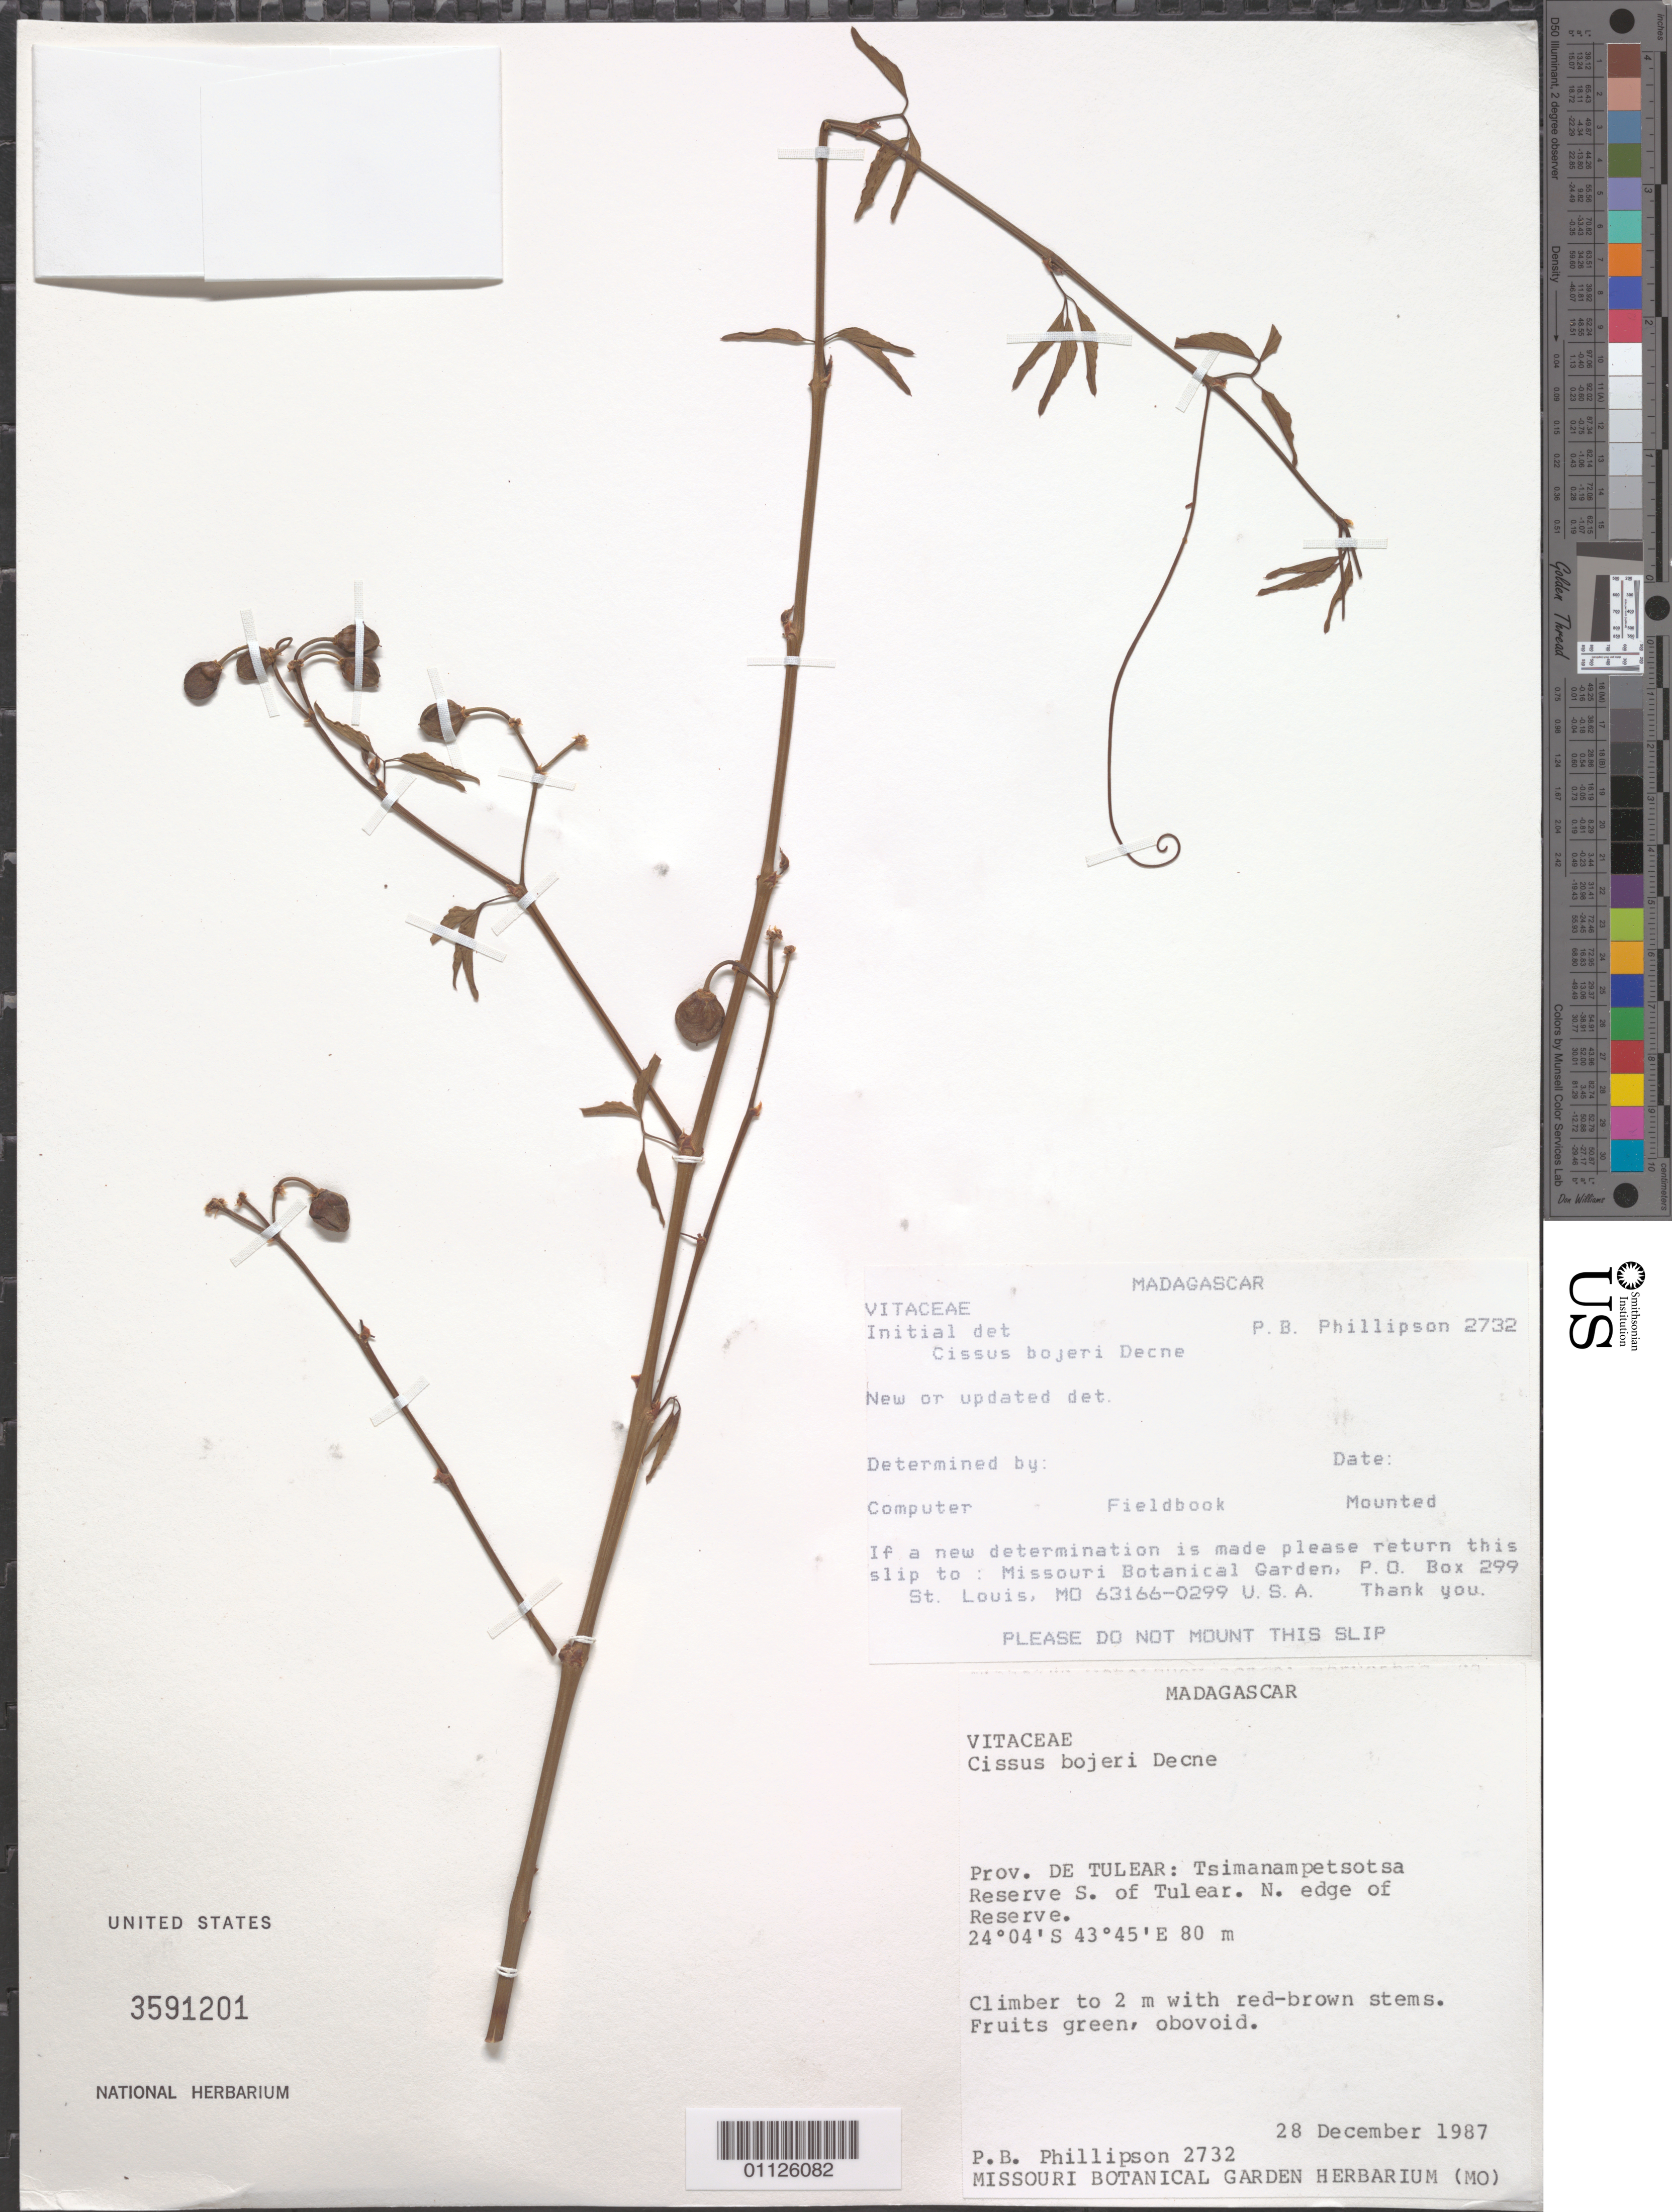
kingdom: Plantae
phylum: Tracheophyta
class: Magnoliopsida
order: Vitales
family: Vitaceae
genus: Cissus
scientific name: Cissus bojeri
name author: Decne.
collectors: P. B. Phillipson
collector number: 2732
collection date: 1987-12-28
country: Madagascar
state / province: Atsimo-Andrefana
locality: Tsimanampetsotsa Reserve S of Tulear, N edge of Reserve.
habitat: Climber.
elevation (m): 80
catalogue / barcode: US 3591201